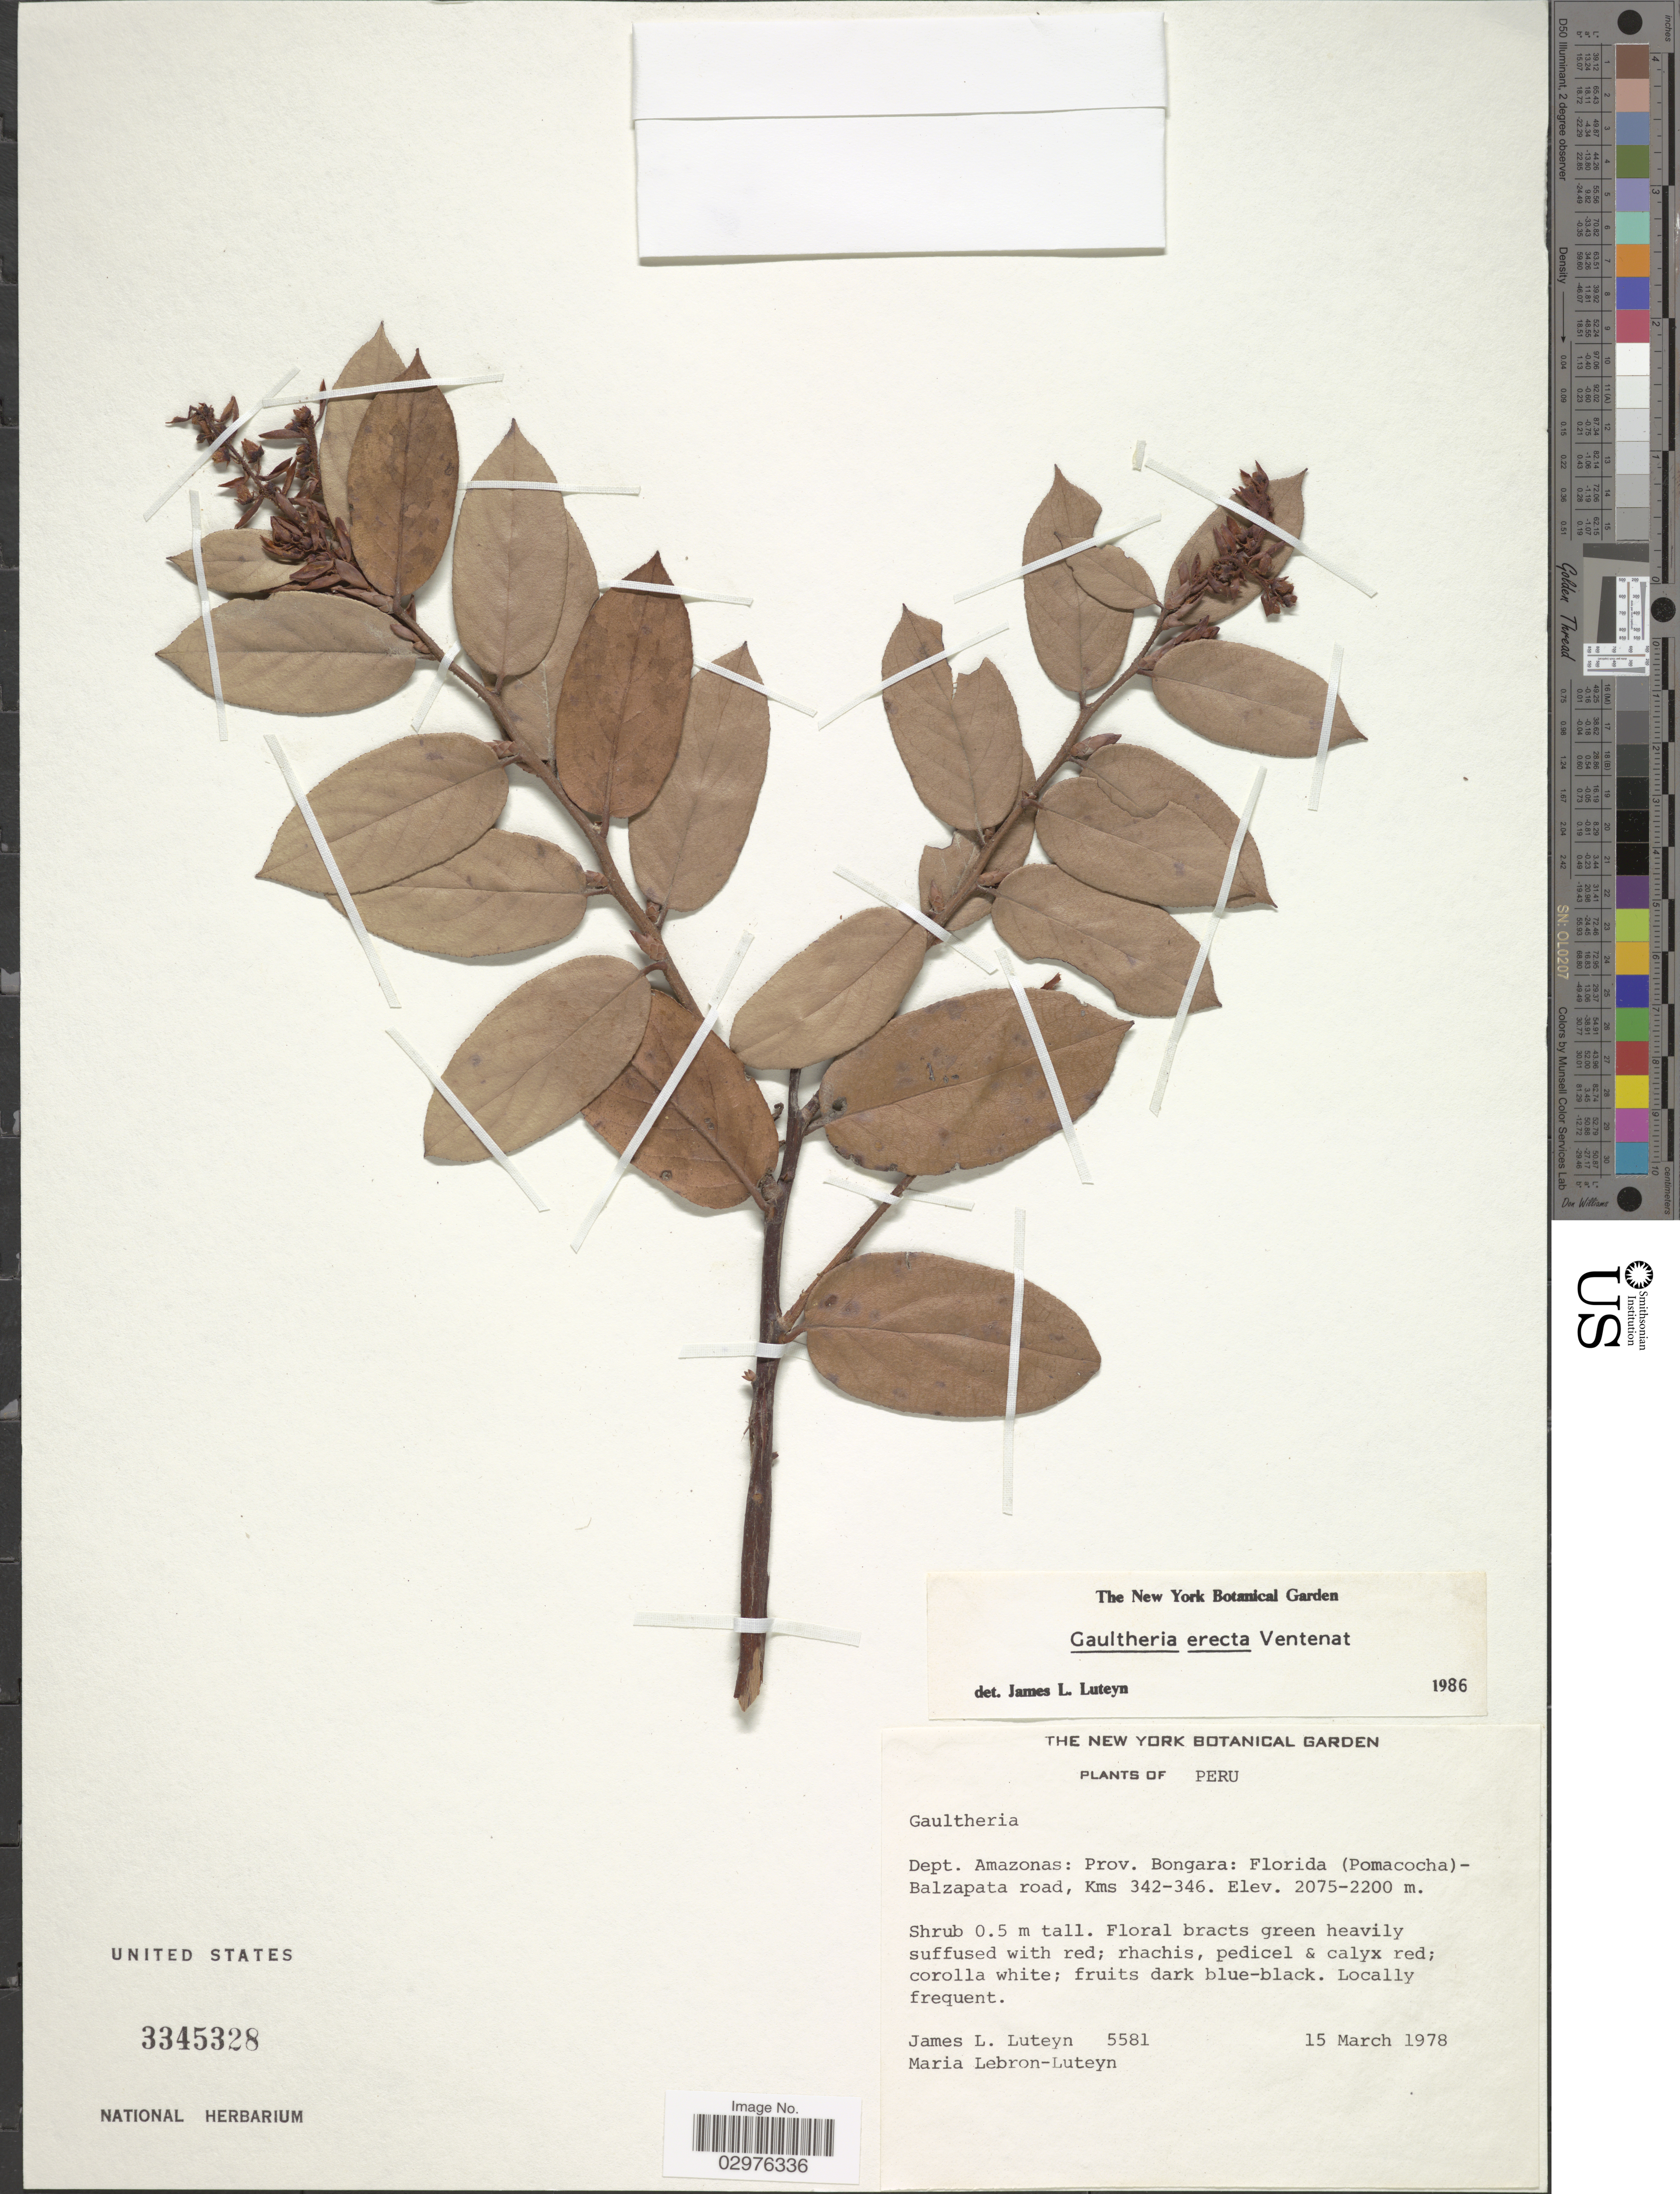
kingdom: Plantae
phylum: Tracheophyta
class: Magnoliopsida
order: Ericales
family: Ericaceae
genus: Gaultheria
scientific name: Gaultheria erecta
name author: Vent.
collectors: J. L. Luteyn & M. L. Lebrón-Luteyn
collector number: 5581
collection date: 1978-03-15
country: Peru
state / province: Amazonas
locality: Dept. Amazonas: Prov. Bongara: Florida (Pomacocha) - Balzapata road, Kms 342-346.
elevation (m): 2075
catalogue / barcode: US 3345328